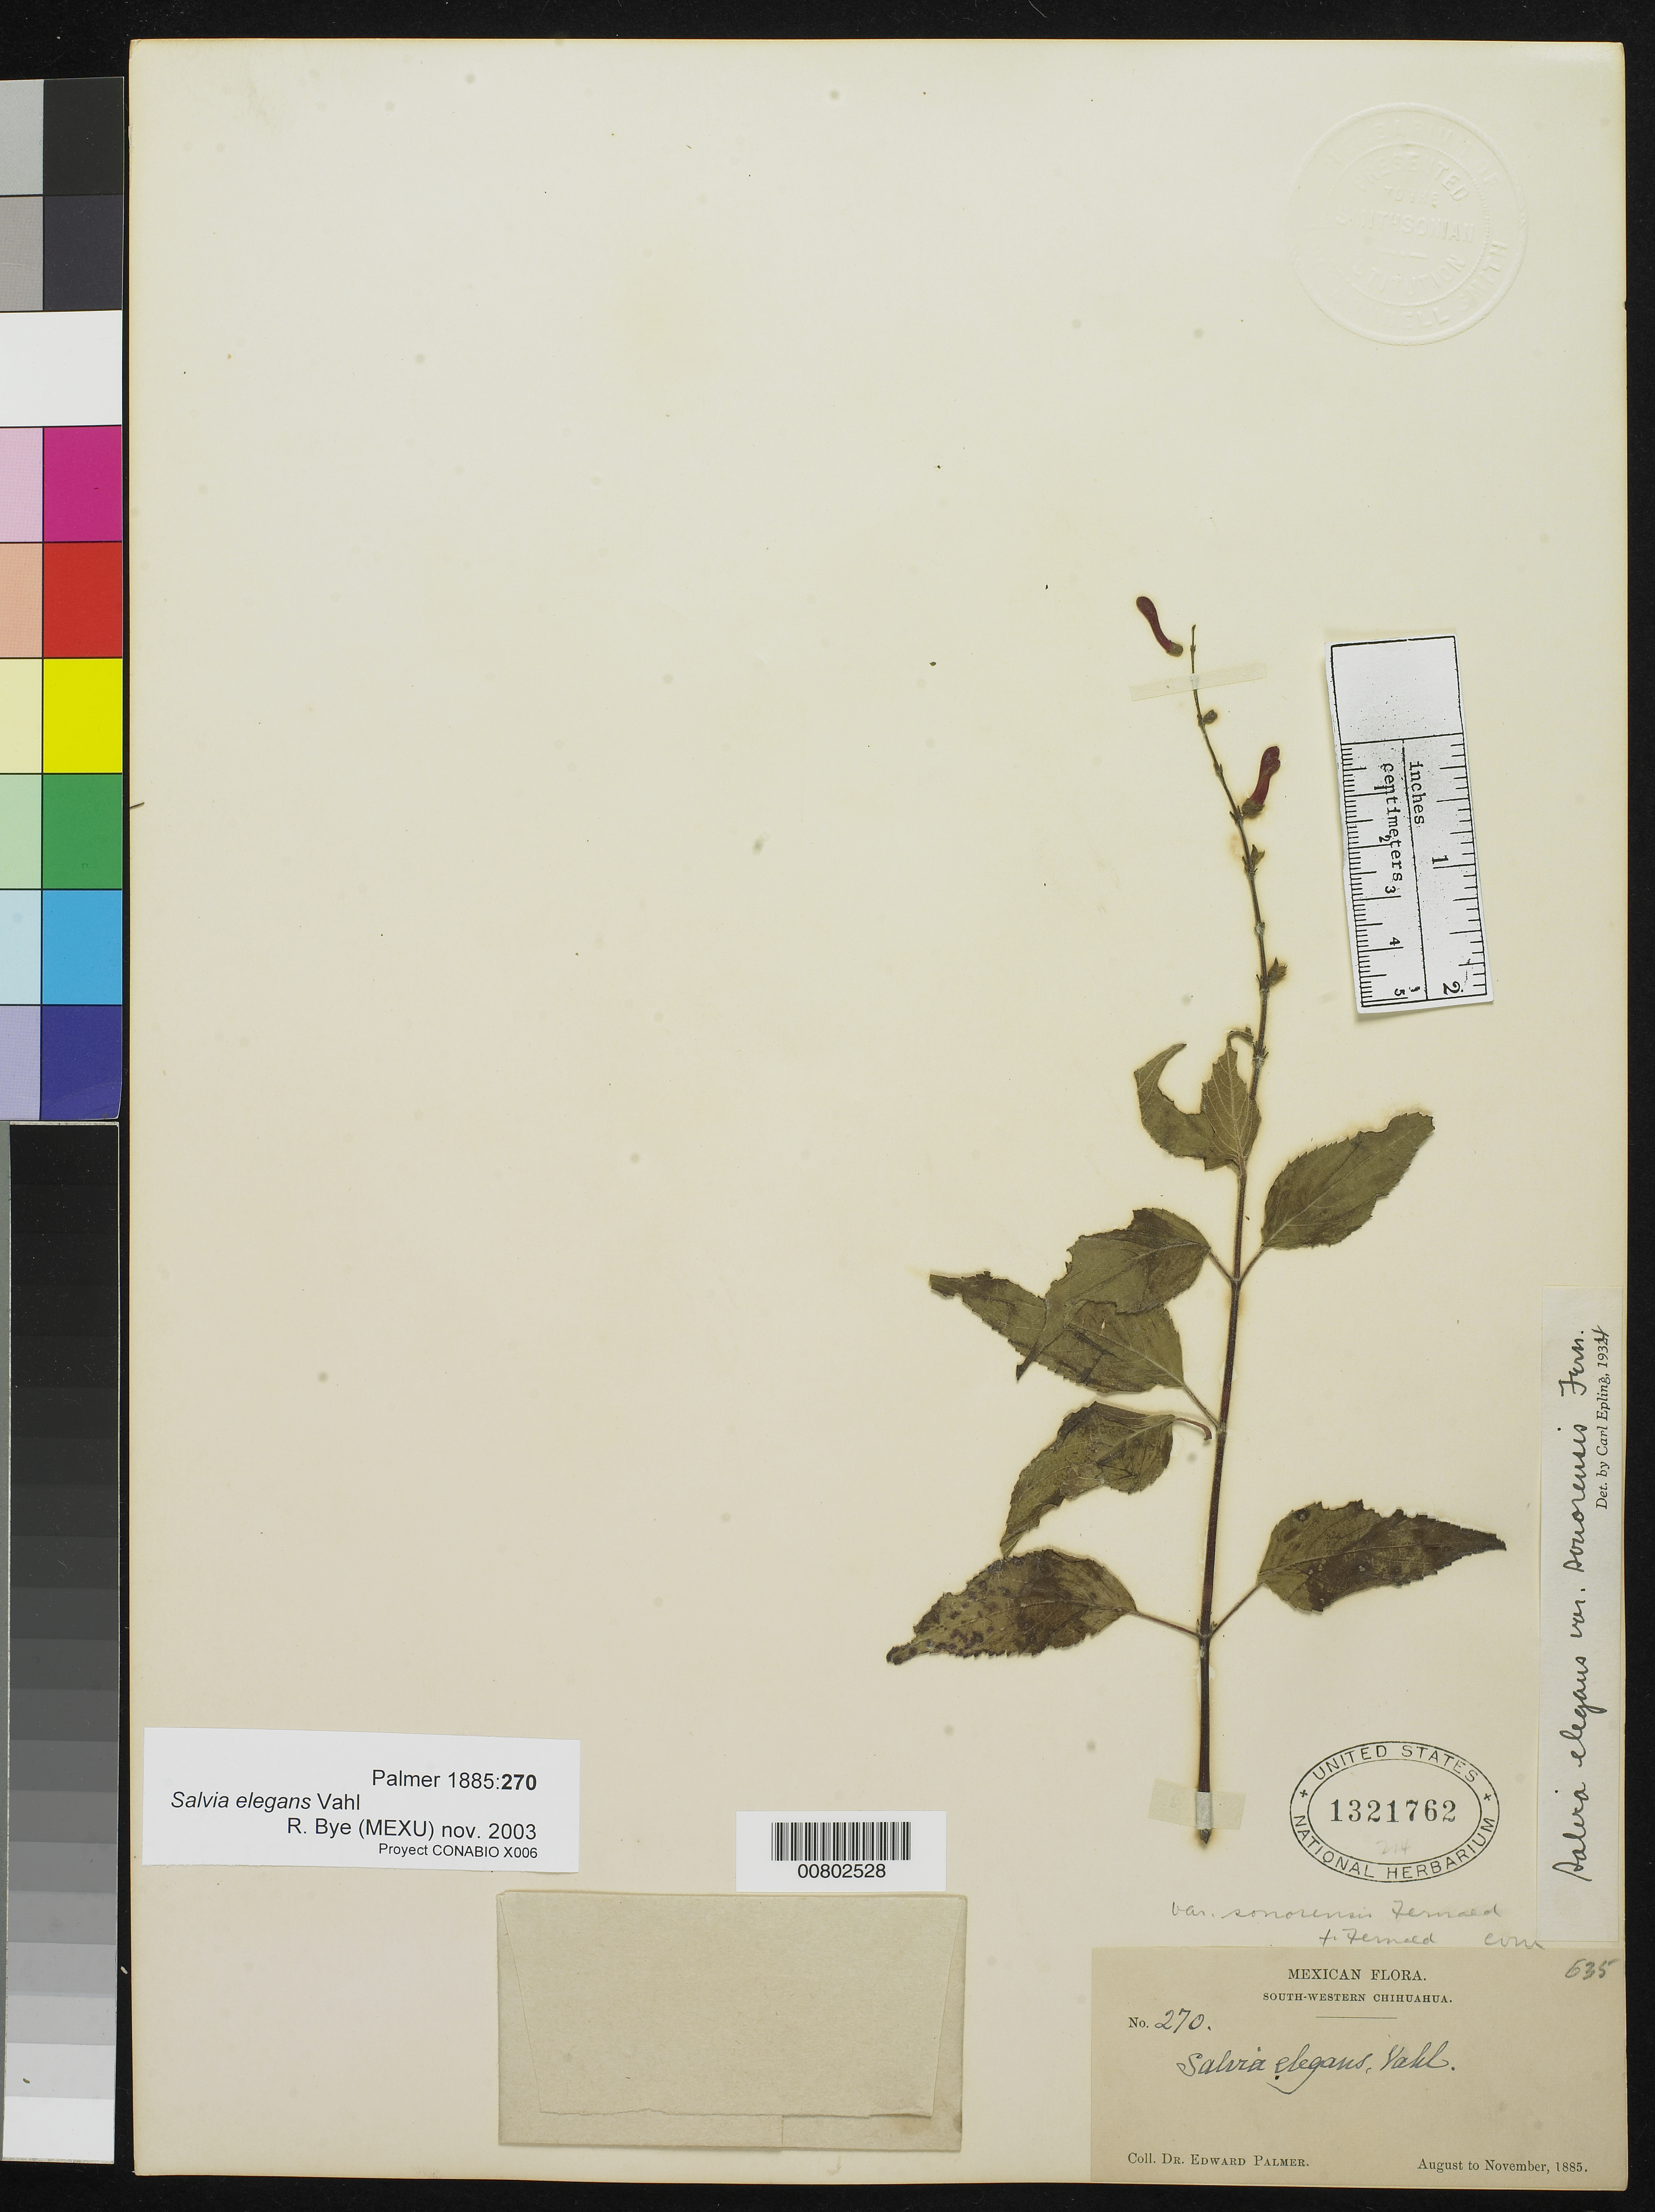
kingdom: Plantae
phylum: Tracheophyta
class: Magnoliopsida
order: Lamiales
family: Lamiaceae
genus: Salvia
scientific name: Salvia elegans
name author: Vahl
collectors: E. Palmer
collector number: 270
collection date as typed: Aug 1885 to -- Nov 1885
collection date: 1885-08/1885-11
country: Mexico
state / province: Chihuahua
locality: SW Chihuahua.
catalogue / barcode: US 1321762